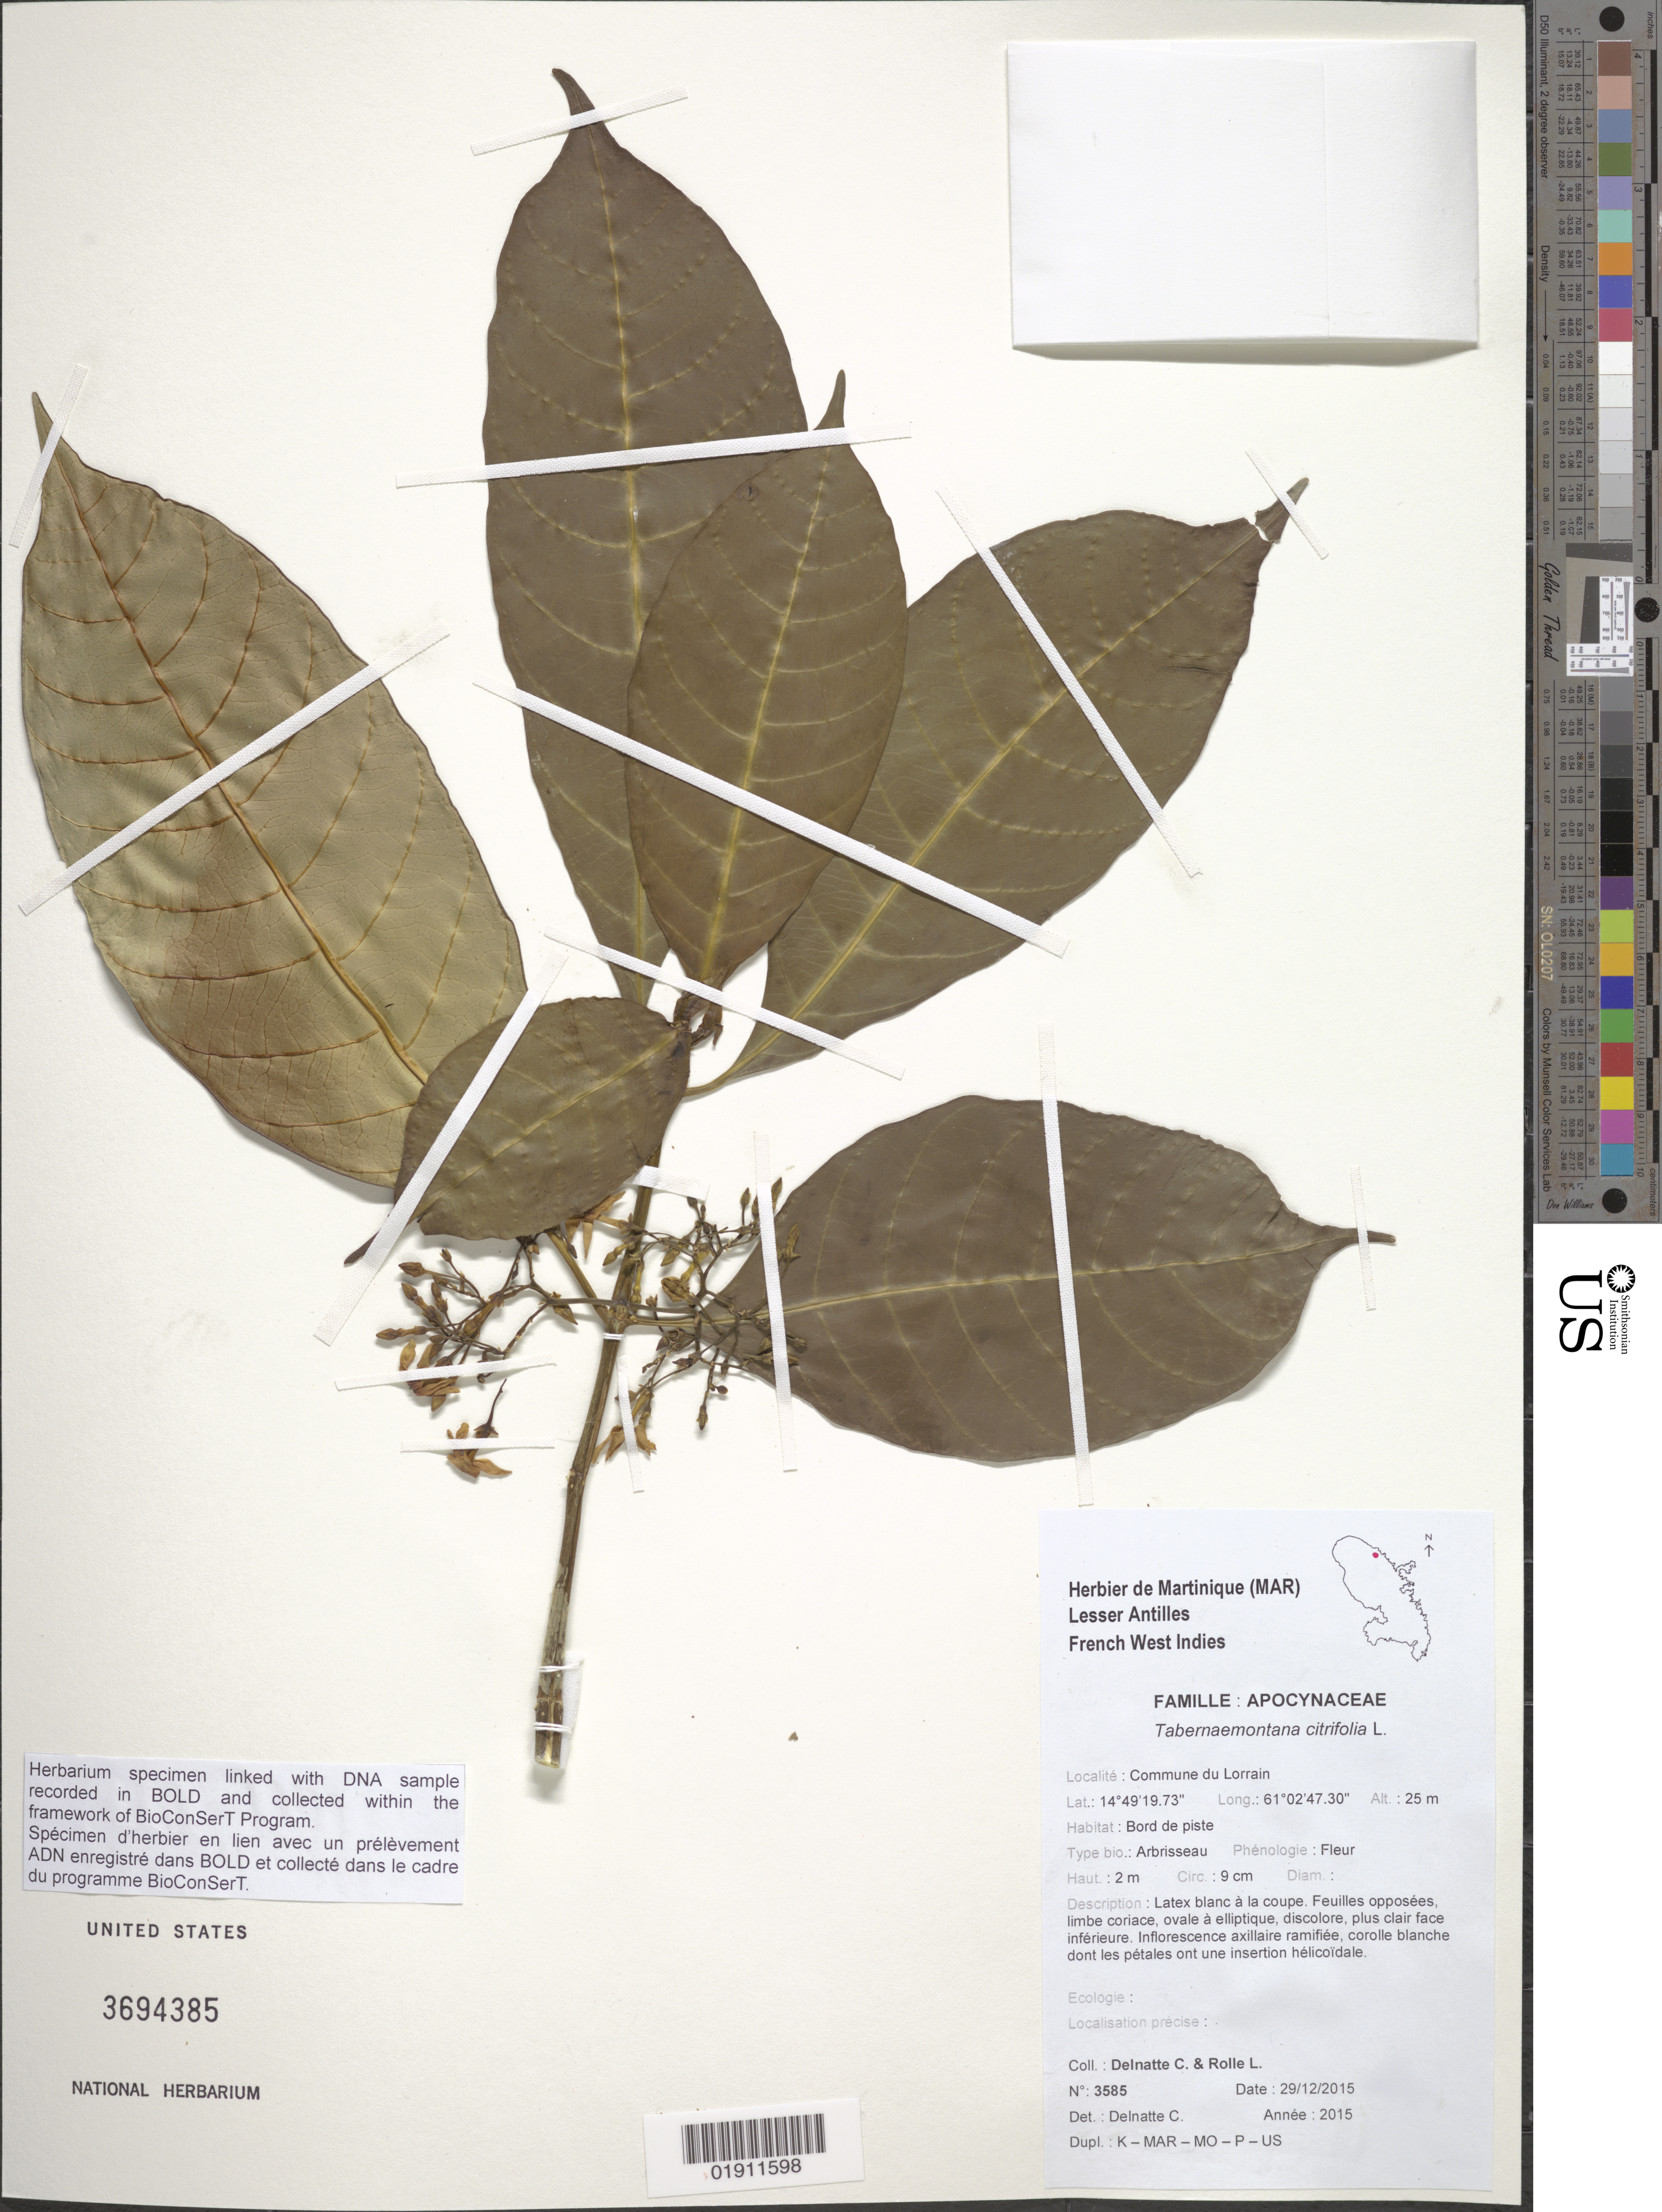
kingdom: Plantae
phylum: Tracheophyta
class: Magnoliopsida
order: Gentianales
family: Apocynaceae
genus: Tabernaemontana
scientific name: Tabernaemontana citrifolia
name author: L.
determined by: Delnatte, C.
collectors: C. Delnatte & L. Rolle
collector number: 3585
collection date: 2015-12-29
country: Martinique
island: Martinique I.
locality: Commune du Lorrain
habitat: Borde de piste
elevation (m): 25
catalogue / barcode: US 3694385